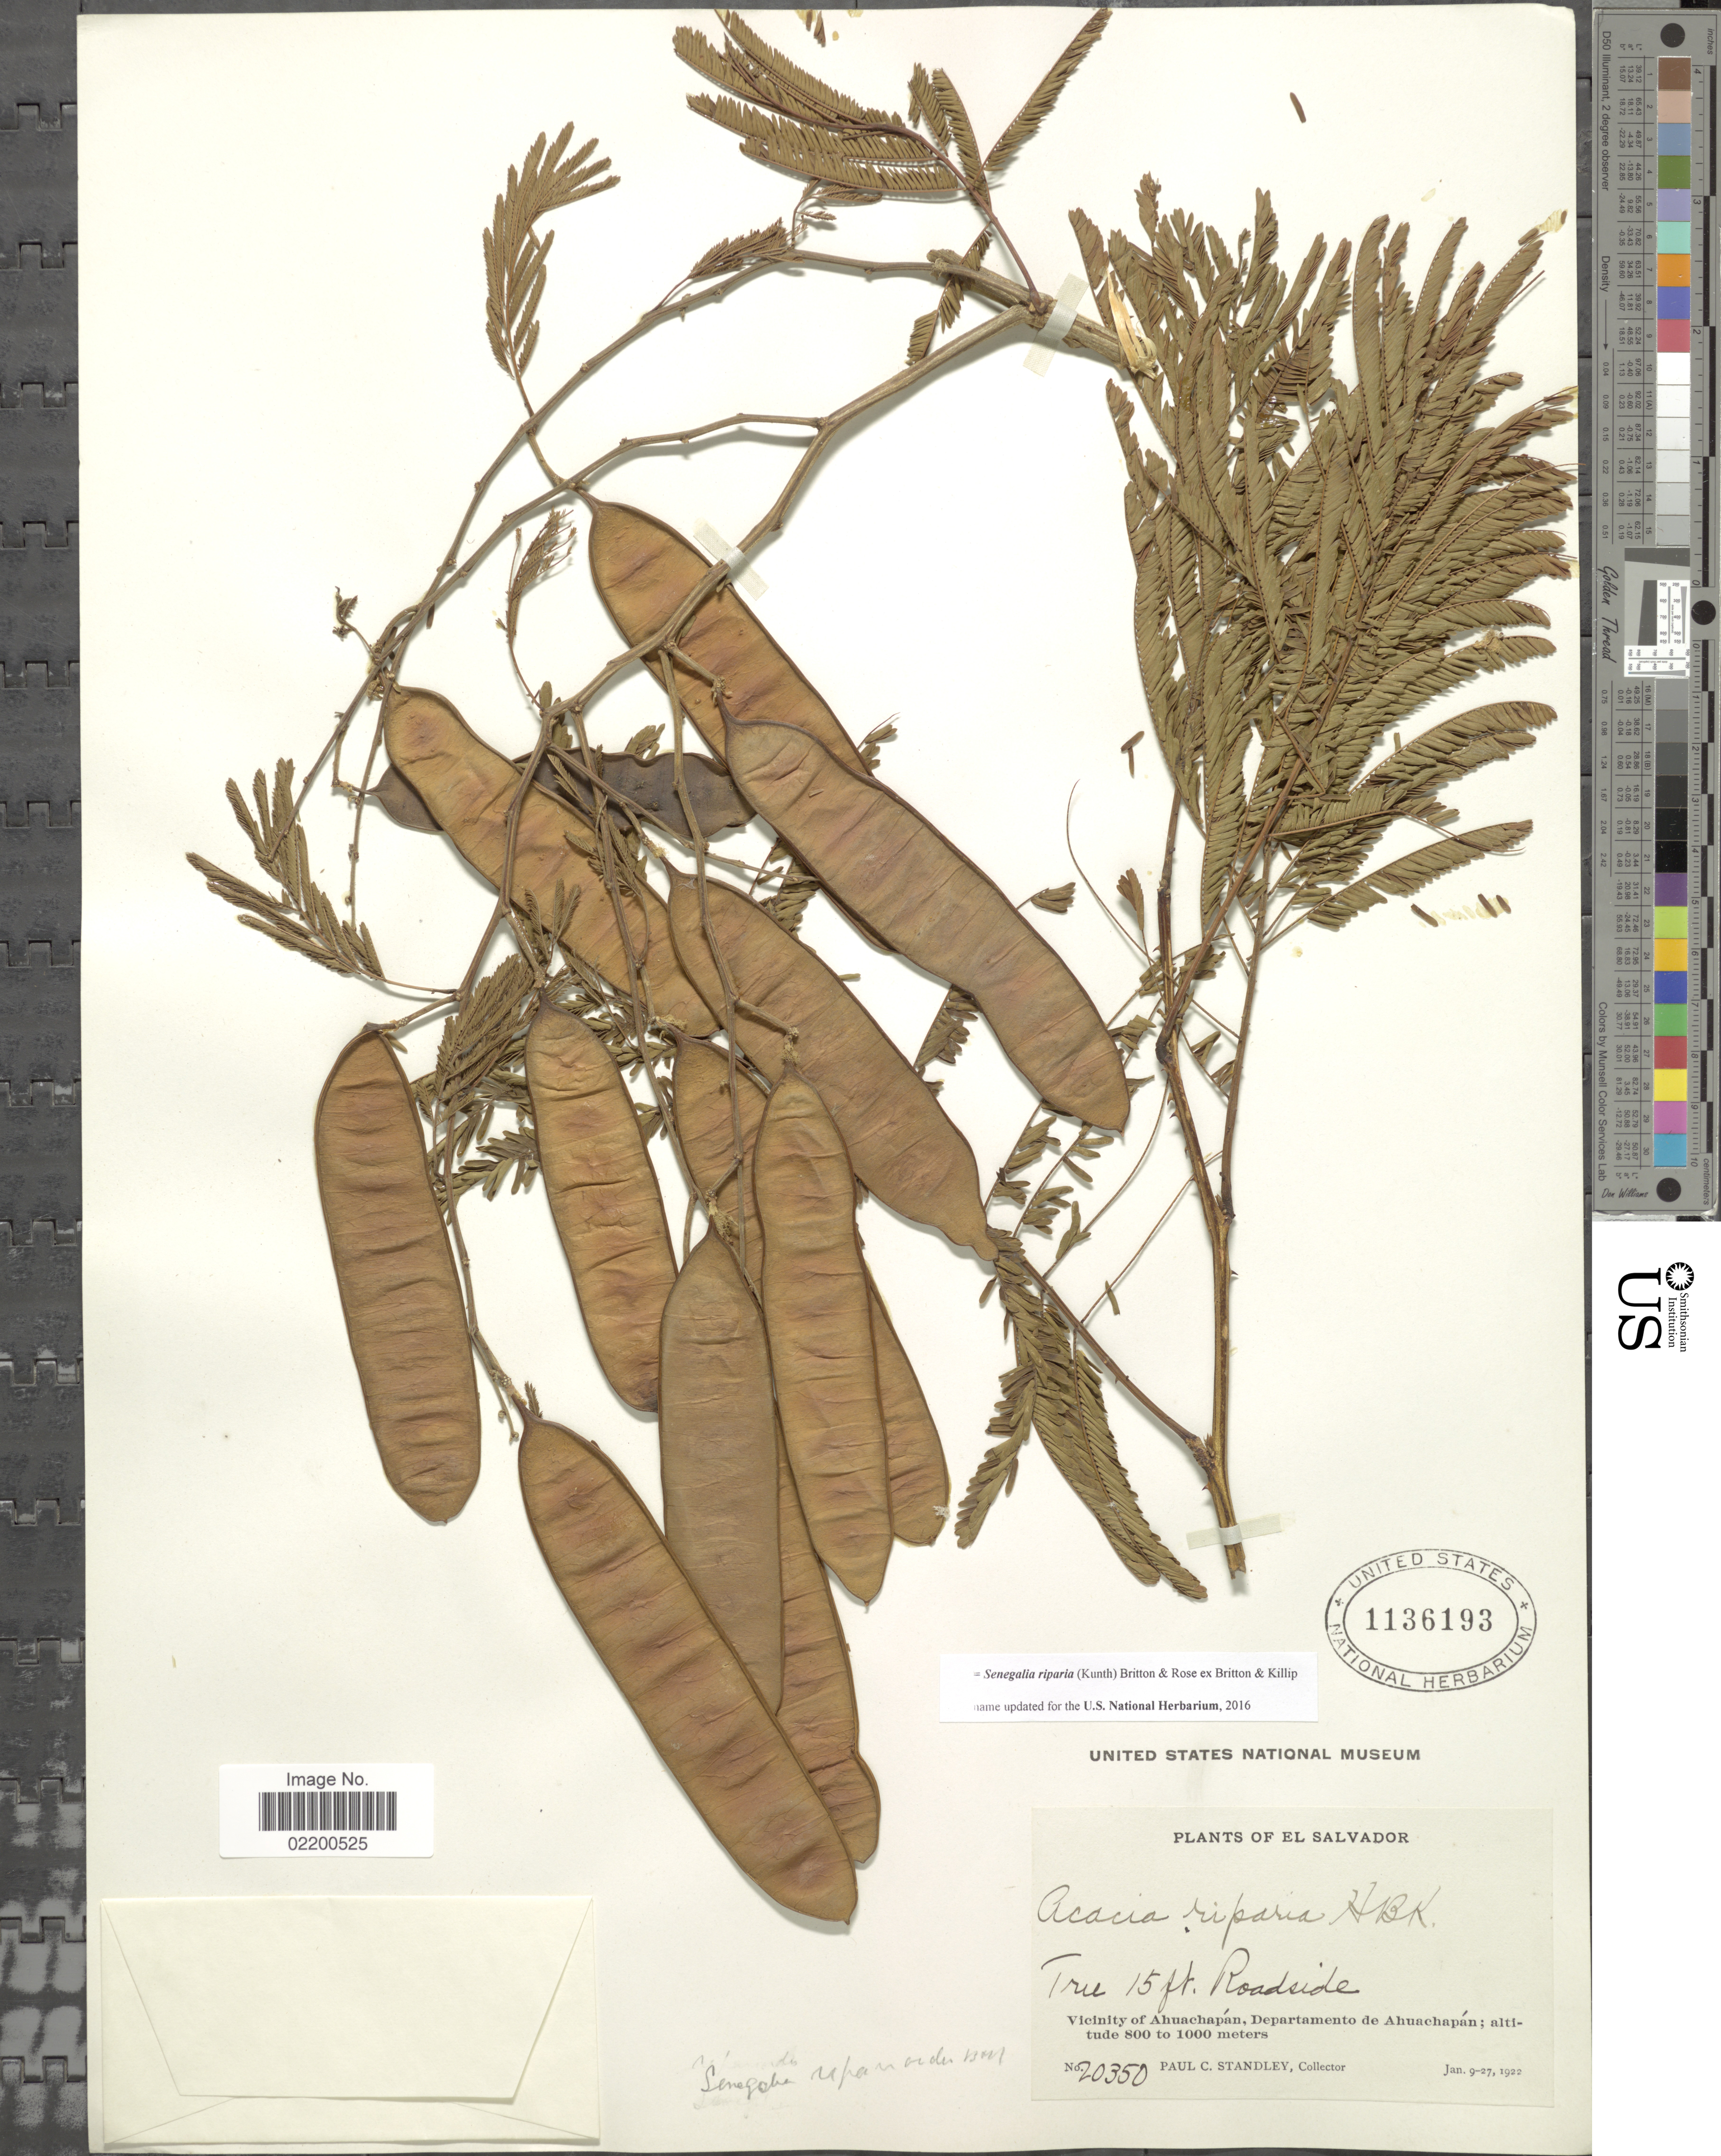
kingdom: Plantae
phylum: Tracheophyta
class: Magnoliopsida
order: Fabales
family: Fabaceae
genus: Senegalia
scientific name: Senegalia riparia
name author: (Kunth) Britton & Rose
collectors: P. C. Standley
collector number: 20350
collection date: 1922-01-09/1922-01-27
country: El Salvador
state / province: Ahuachapan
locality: Vicinity of Ahuachapan, Departamento de Ahuachapan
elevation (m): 800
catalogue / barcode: US 1136193